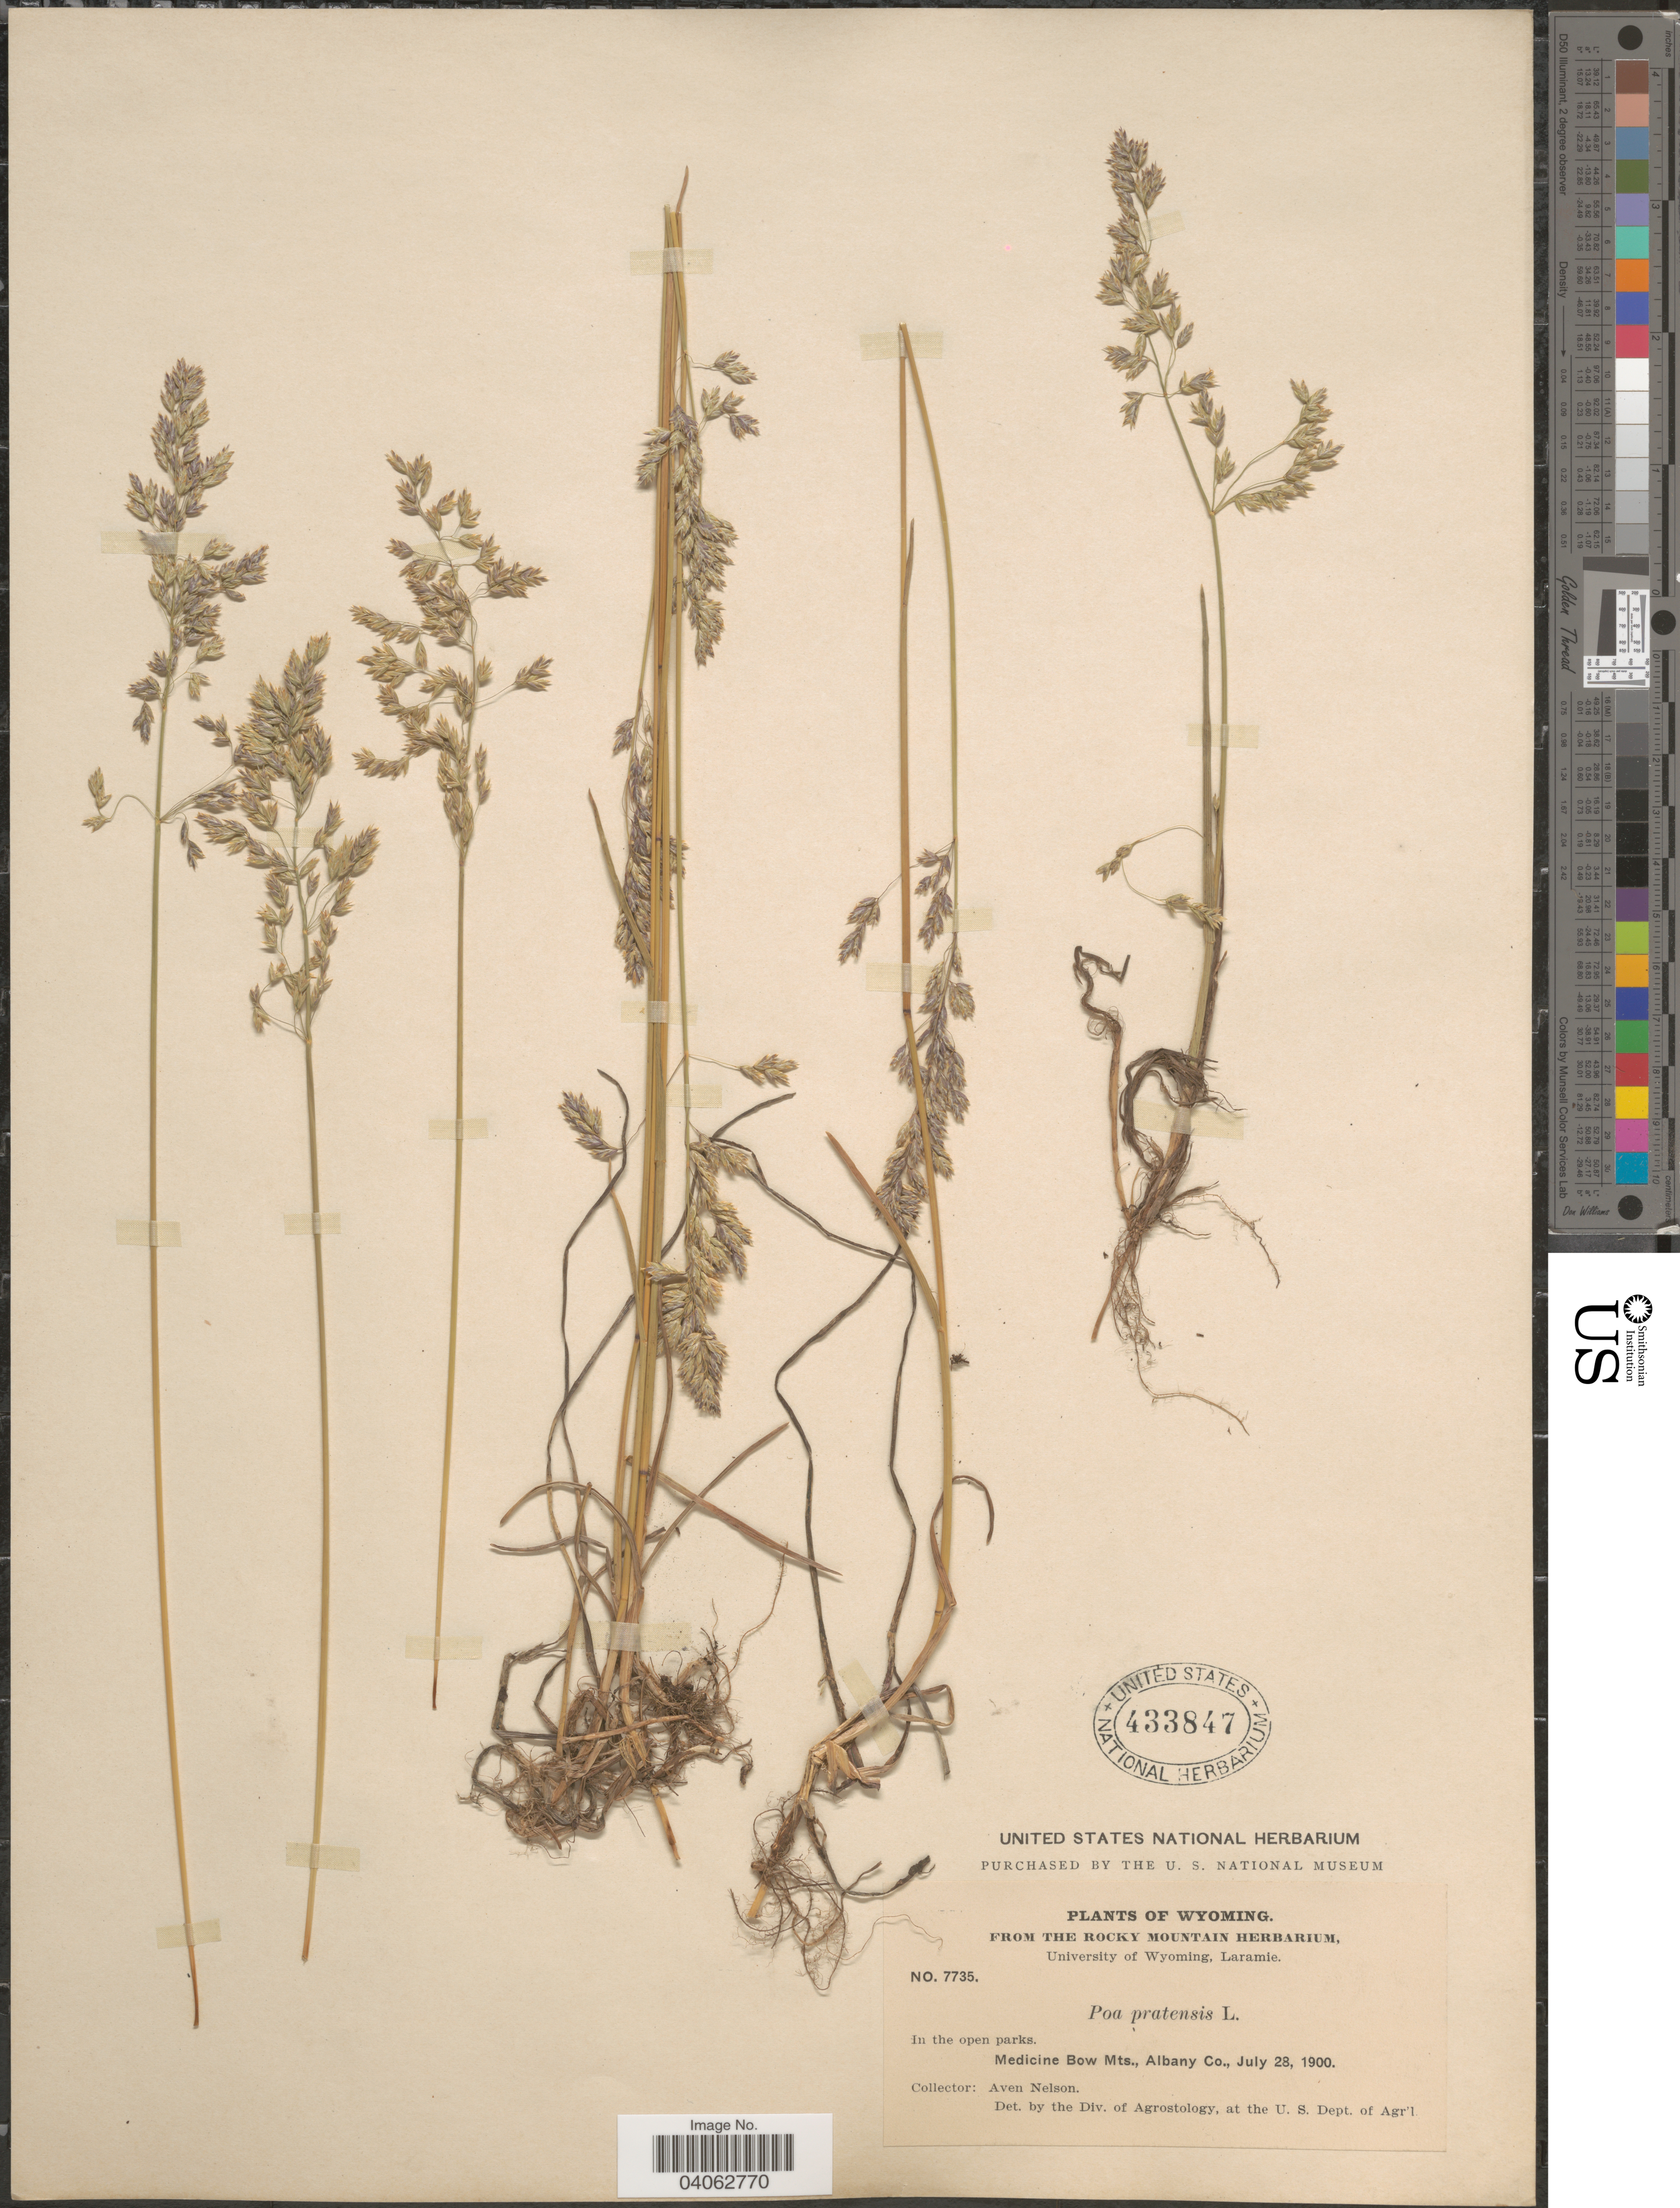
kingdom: Plantae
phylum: Tracheophyta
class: Liliopsida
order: Poales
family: Poaceae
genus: Poa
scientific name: Poa pratensis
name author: L.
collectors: A. Nelson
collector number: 7735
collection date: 1900-07-28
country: United States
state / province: Wyoming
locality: Medicine Bow Mts., Albany Co.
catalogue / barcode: US 433847